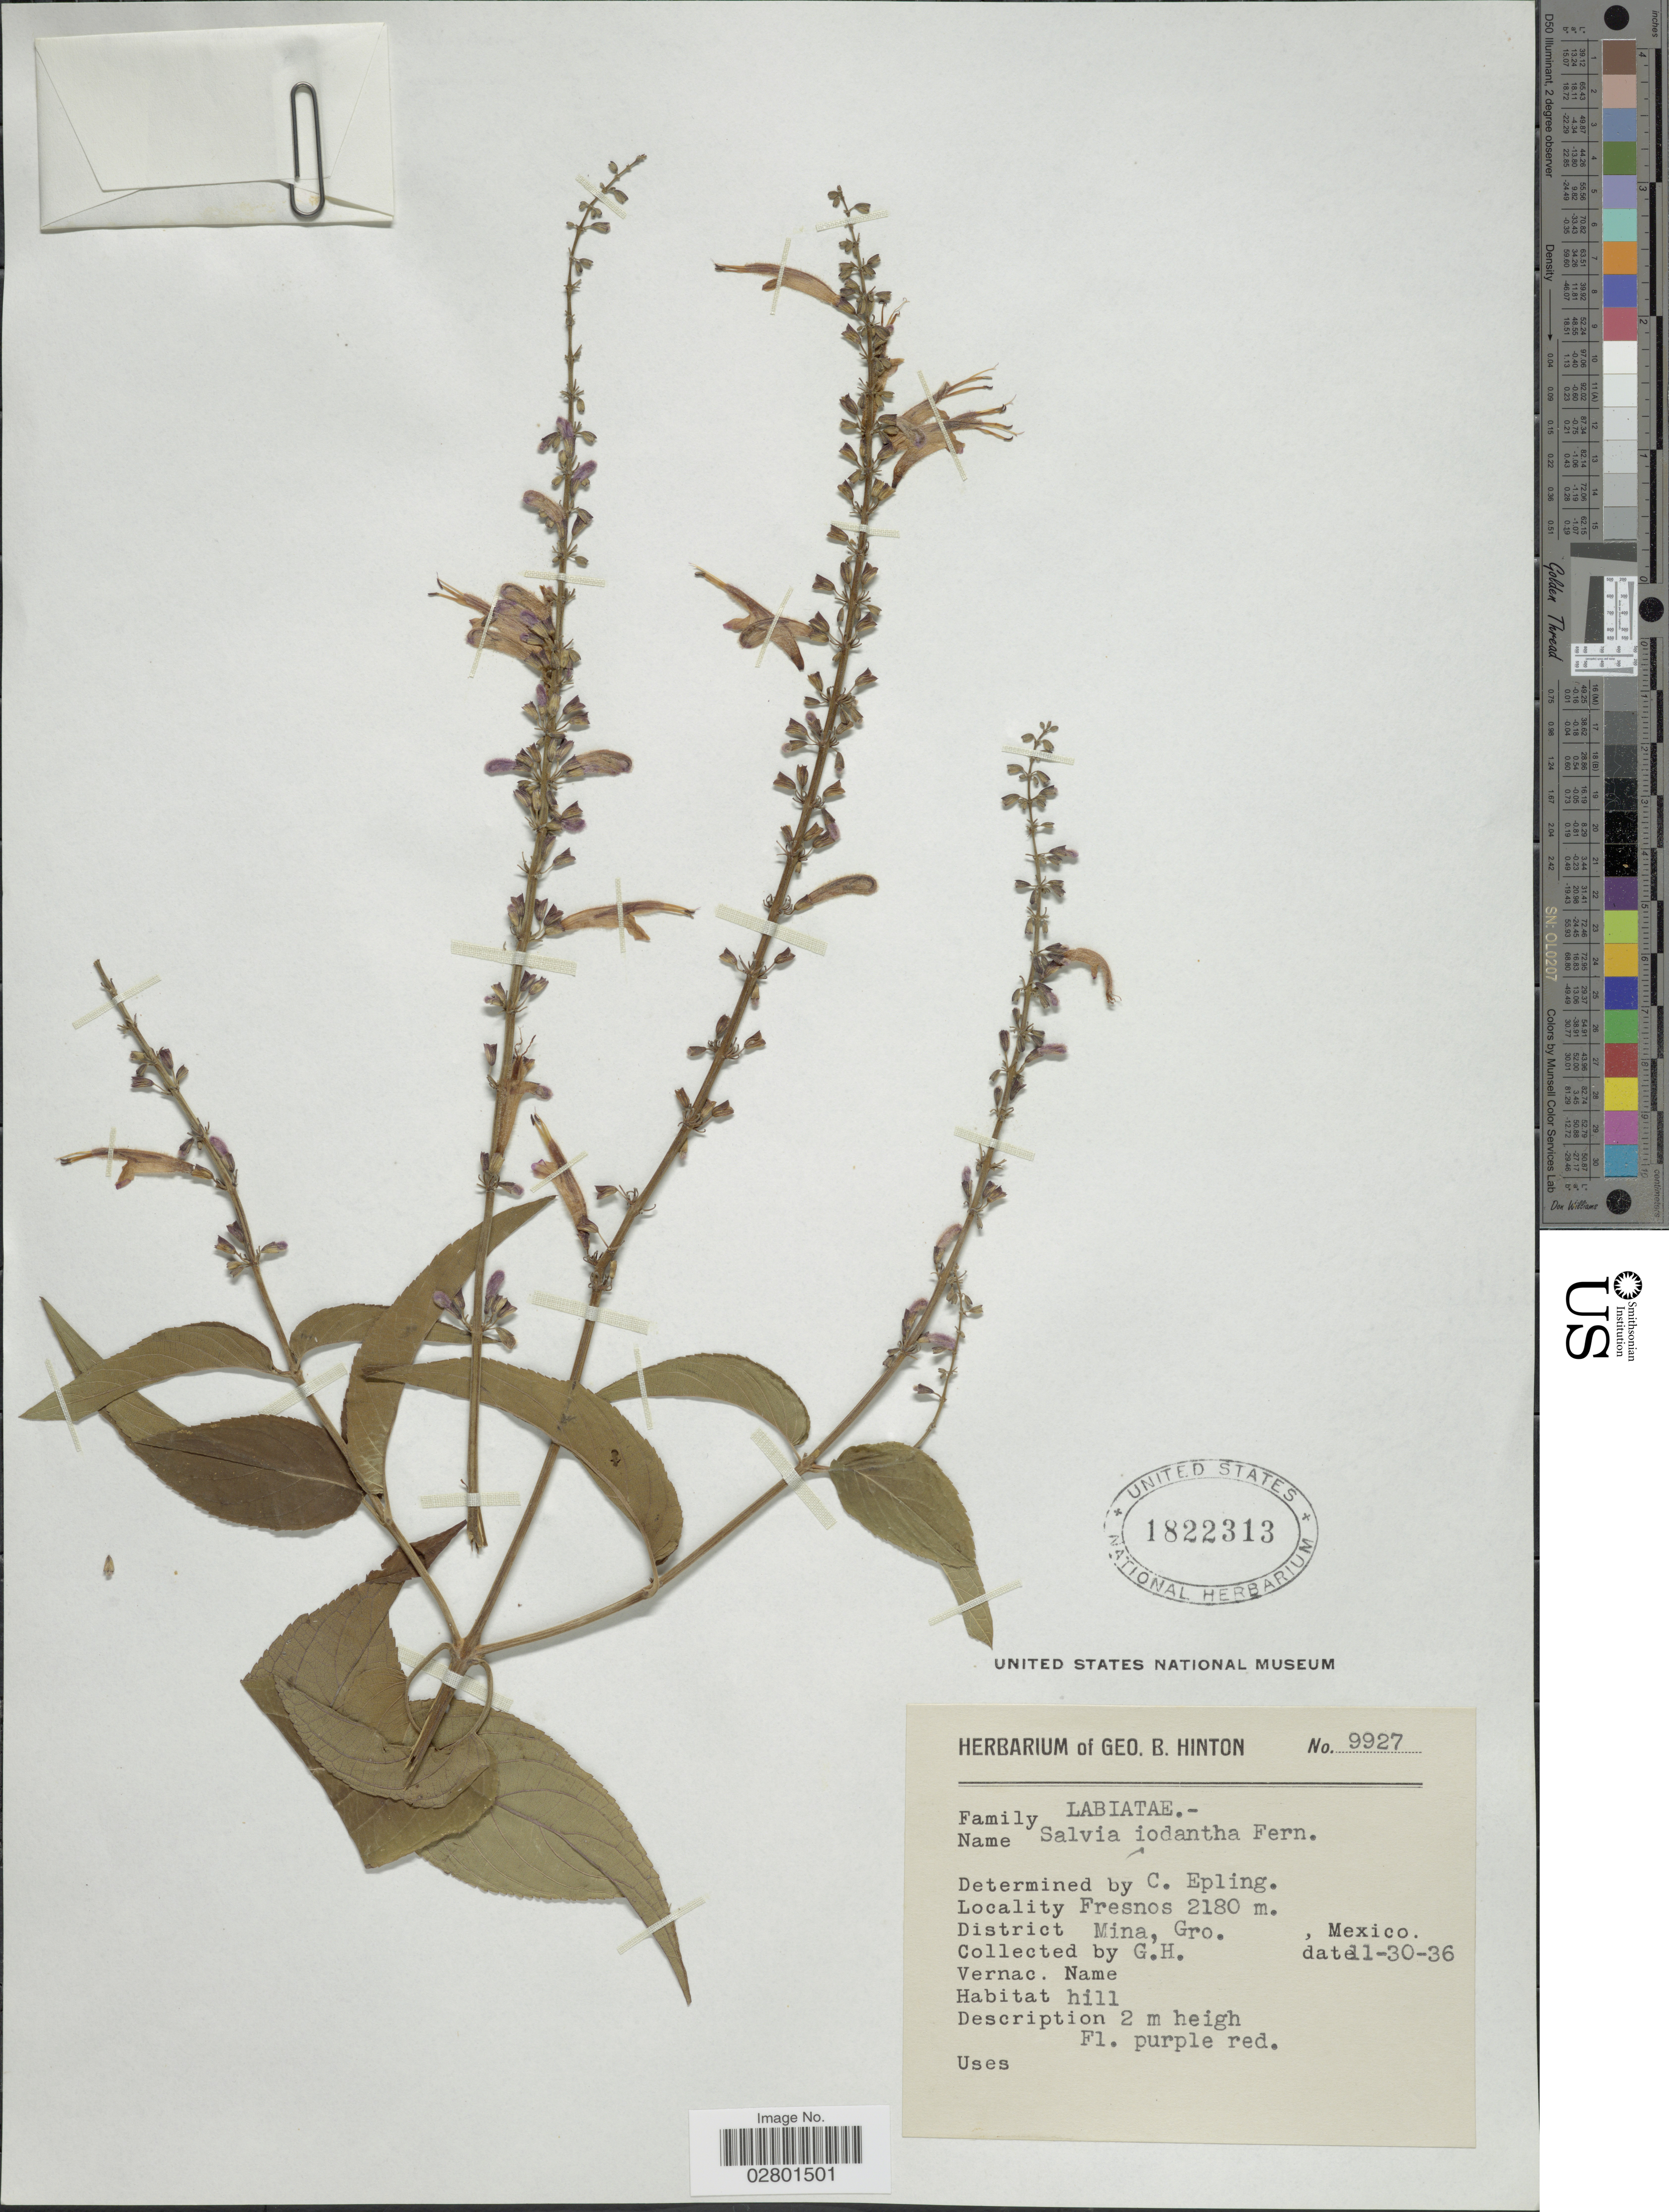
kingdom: Plantae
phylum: Tracheophyta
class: Magnoliopsida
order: Lamiales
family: Lamiaceae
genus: Salvia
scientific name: Salvia iodantha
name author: Fernald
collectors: G. B. Hinton & et al.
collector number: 9927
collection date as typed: Transcribed d/m/y: 30/11/36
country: Mexico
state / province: Guerrero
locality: Fresnos, District Mina.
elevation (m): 2180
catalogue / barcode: US 1822313